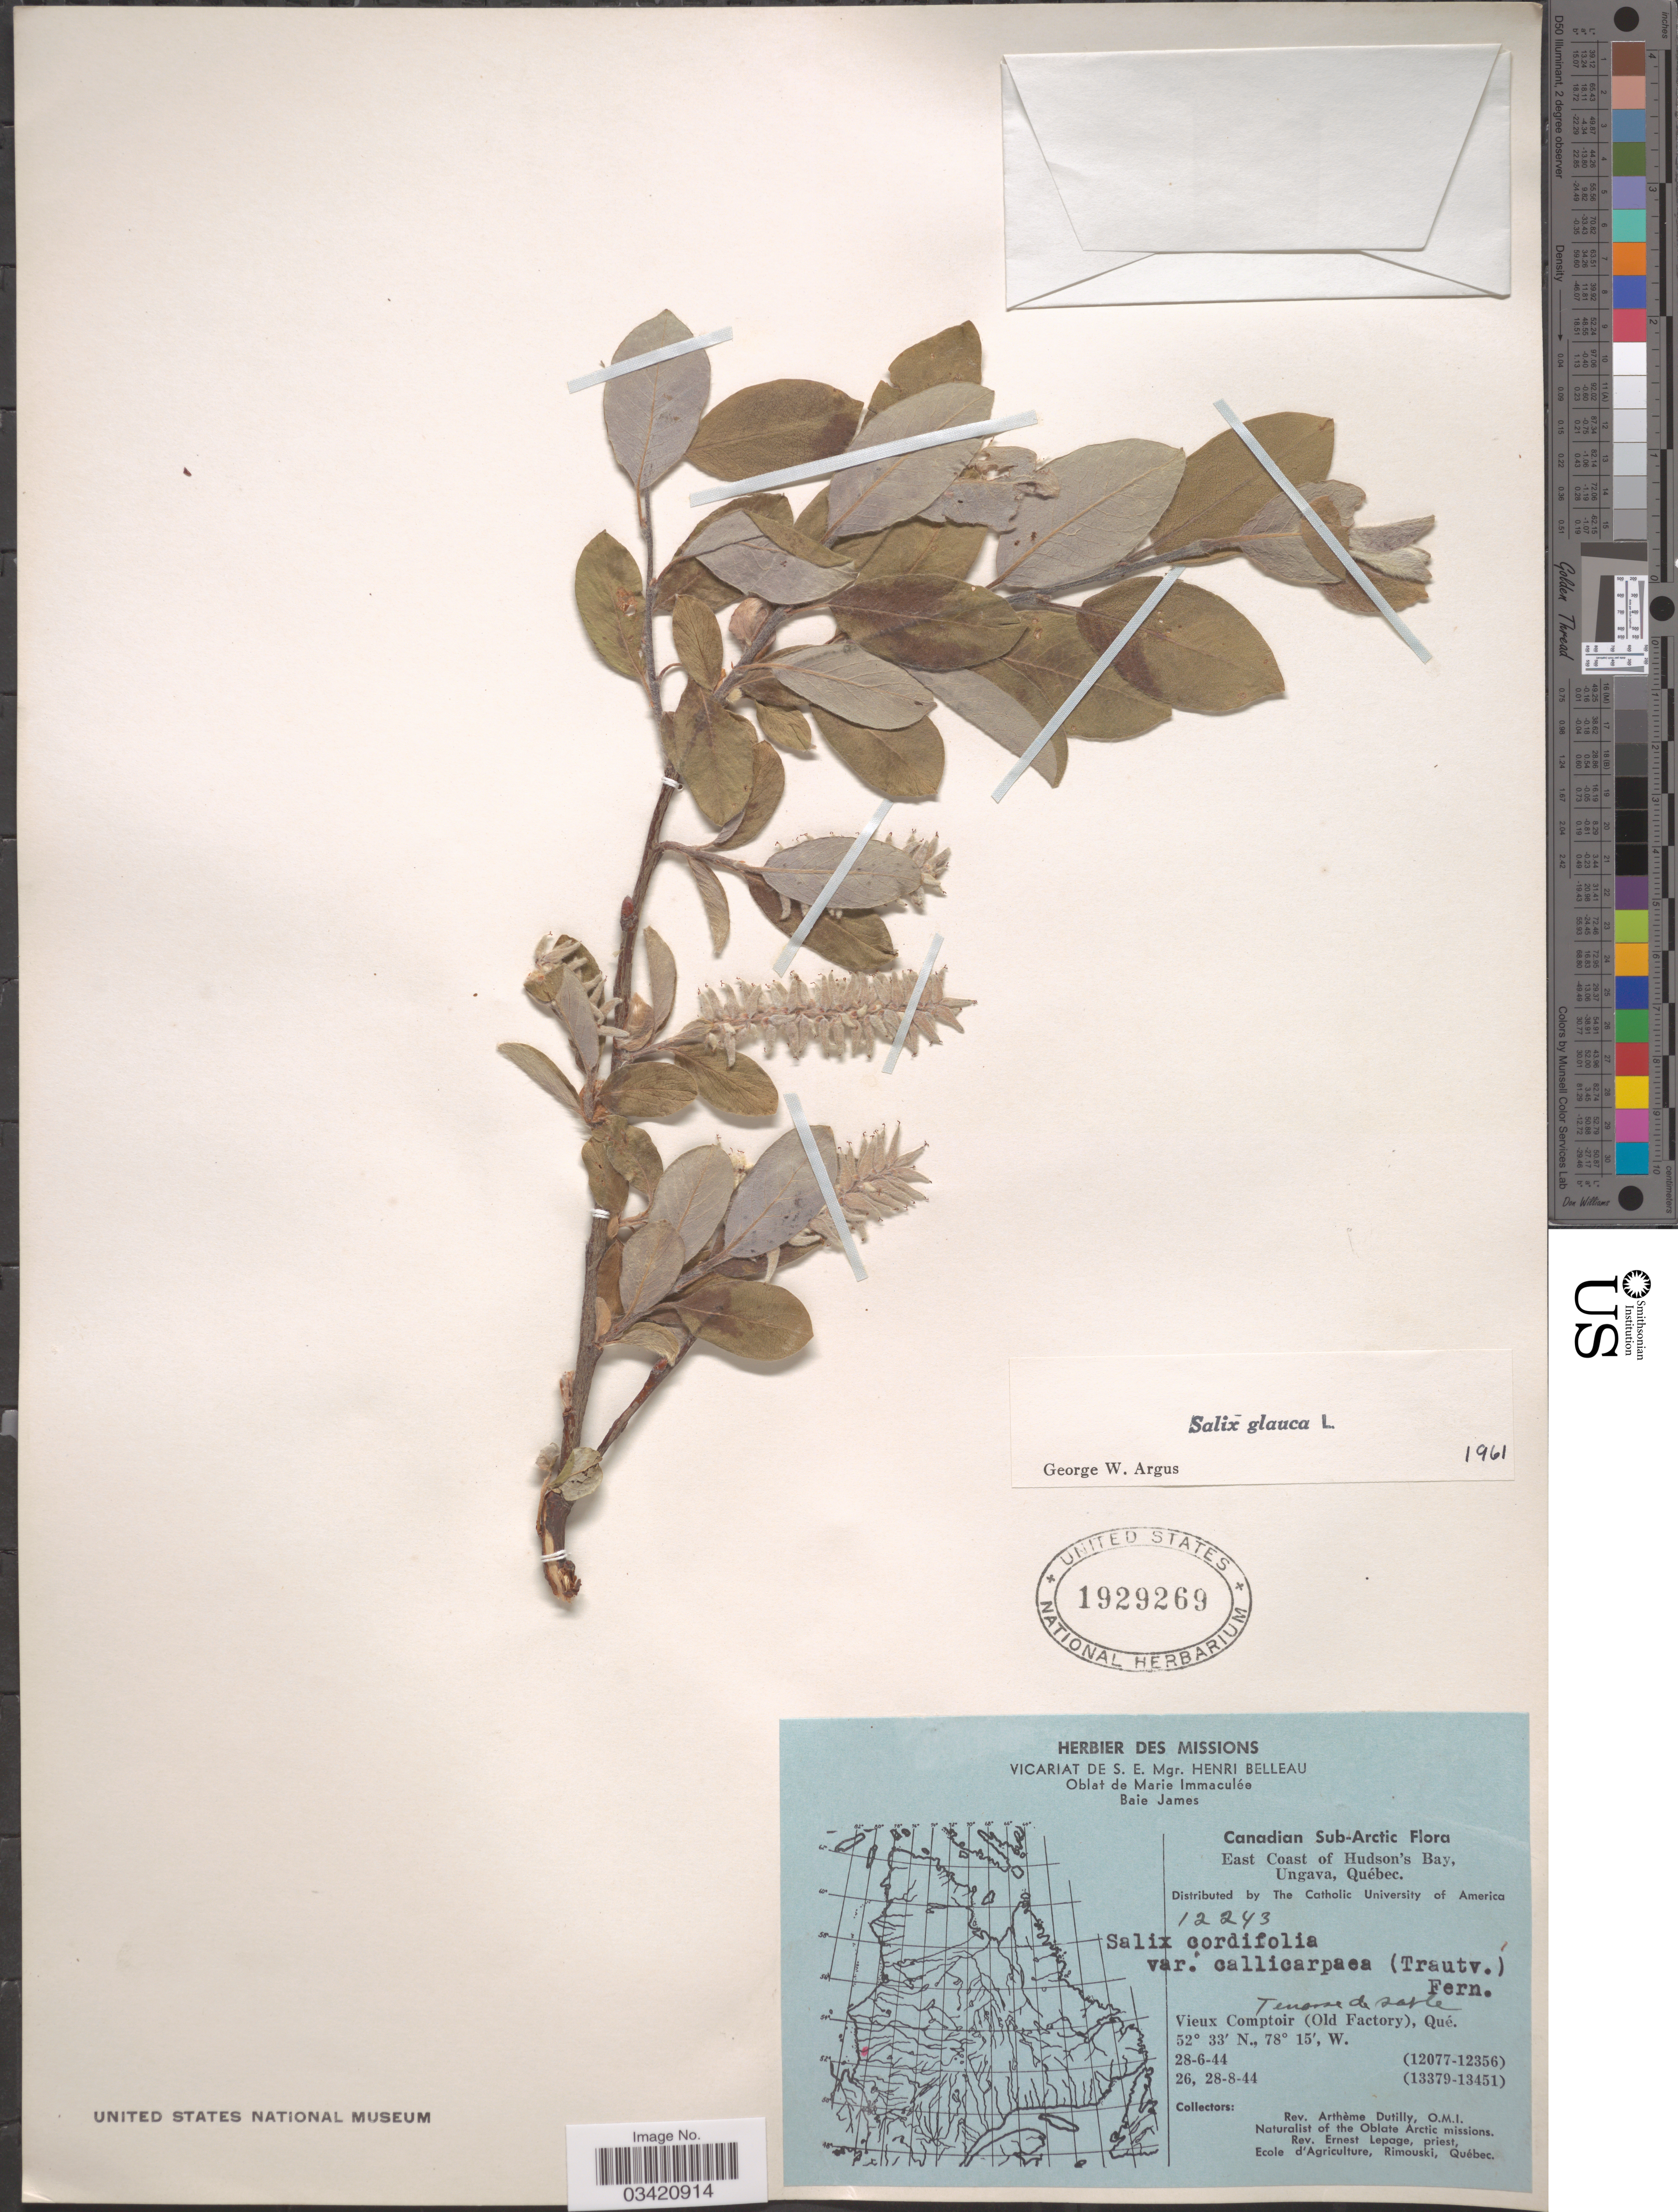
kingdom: Plantae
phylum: Tracheophyta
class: Magnoliopsida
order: Malpighiales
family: Salicaceae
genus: Salix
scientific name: Salix glauca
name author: L.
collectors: A. Dutilly & E. Lepage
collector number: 2243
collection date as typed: Transcribed d/m/y: 28/6/44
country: Canada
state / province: Quebec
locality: Canadian Sub-Arctic. East Coast of Hudson's Bay, Ungava. Vieux Comptoir (Old factory).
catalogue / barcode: US 1929269